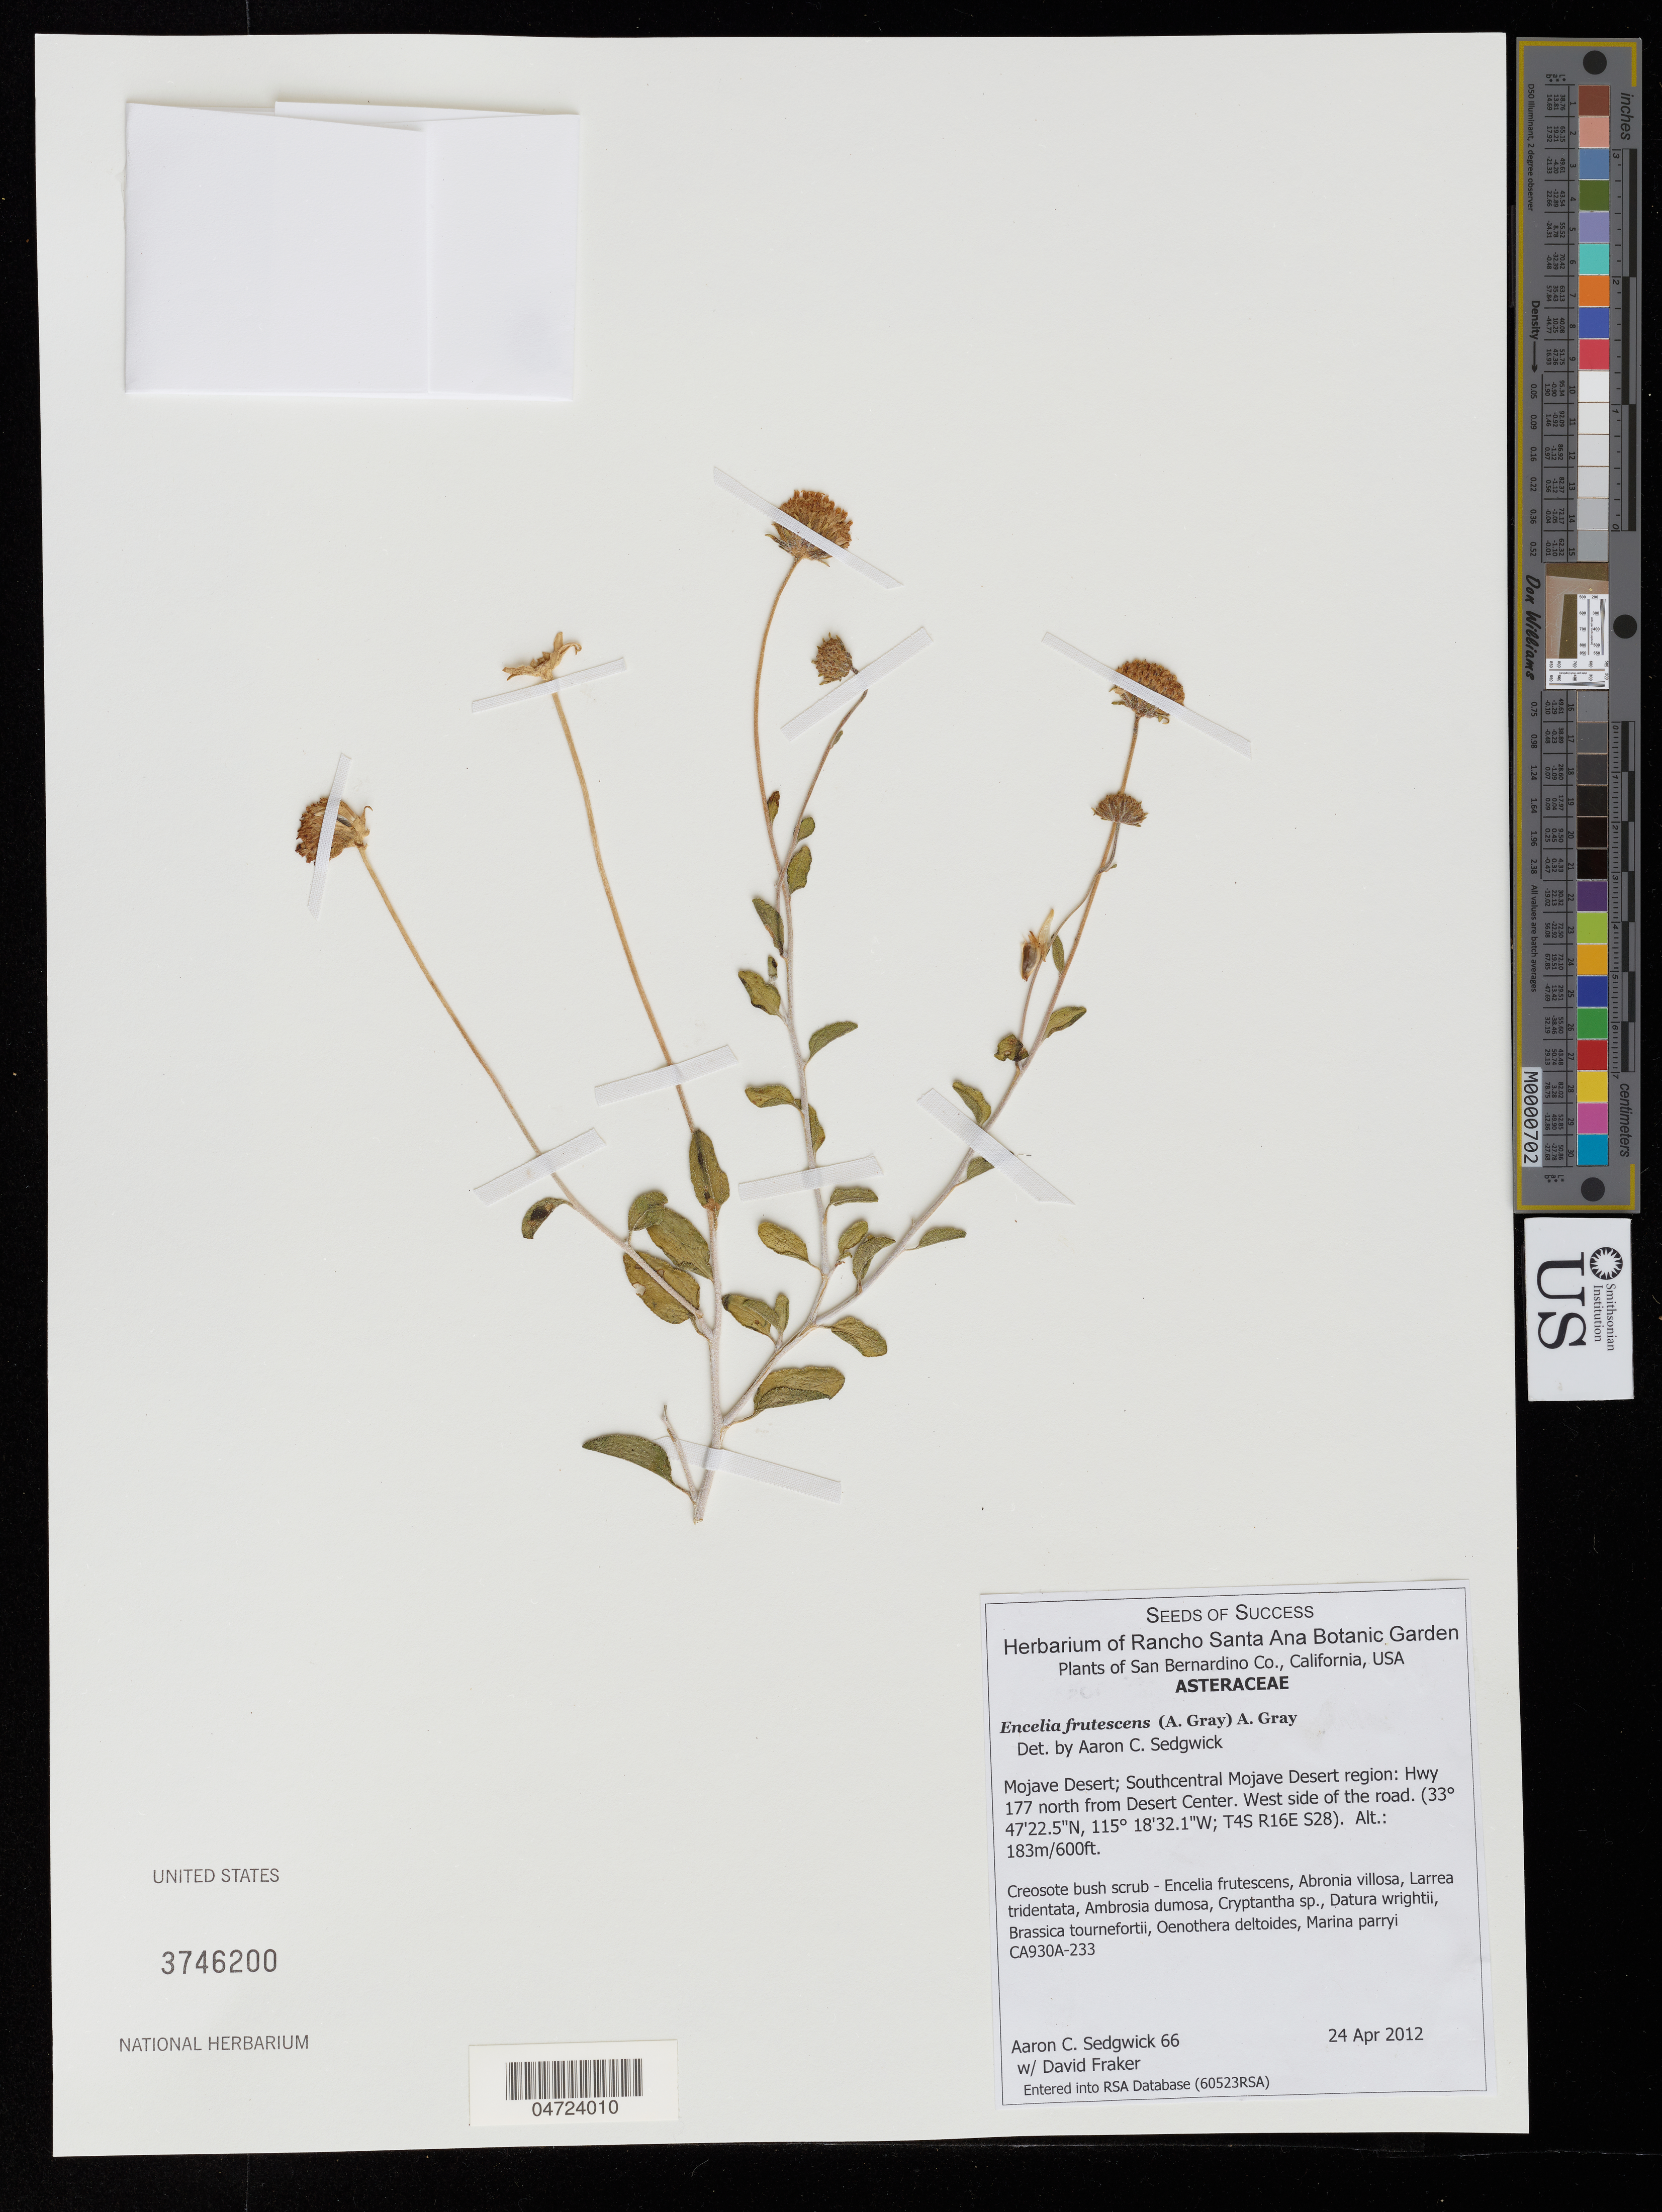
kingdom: Plantae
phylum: Tracheophyta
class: Magnoliopsida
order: Asterales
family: Asteraceae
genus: Encelia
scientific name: Encelia frutescens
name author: (A. Gray) A. Gray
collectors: A. Sedgwick & D. Fraker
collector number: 66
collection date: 2012-04-24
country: United States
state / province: California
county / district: San Bernardino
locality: San Bernardino Co. Mojave Desert; Southcentral Mojave Desert region: Hwy 177 north from Desert Center. West side of the road. (T4S R16E S28).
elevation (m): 183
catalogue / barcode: US 3746200